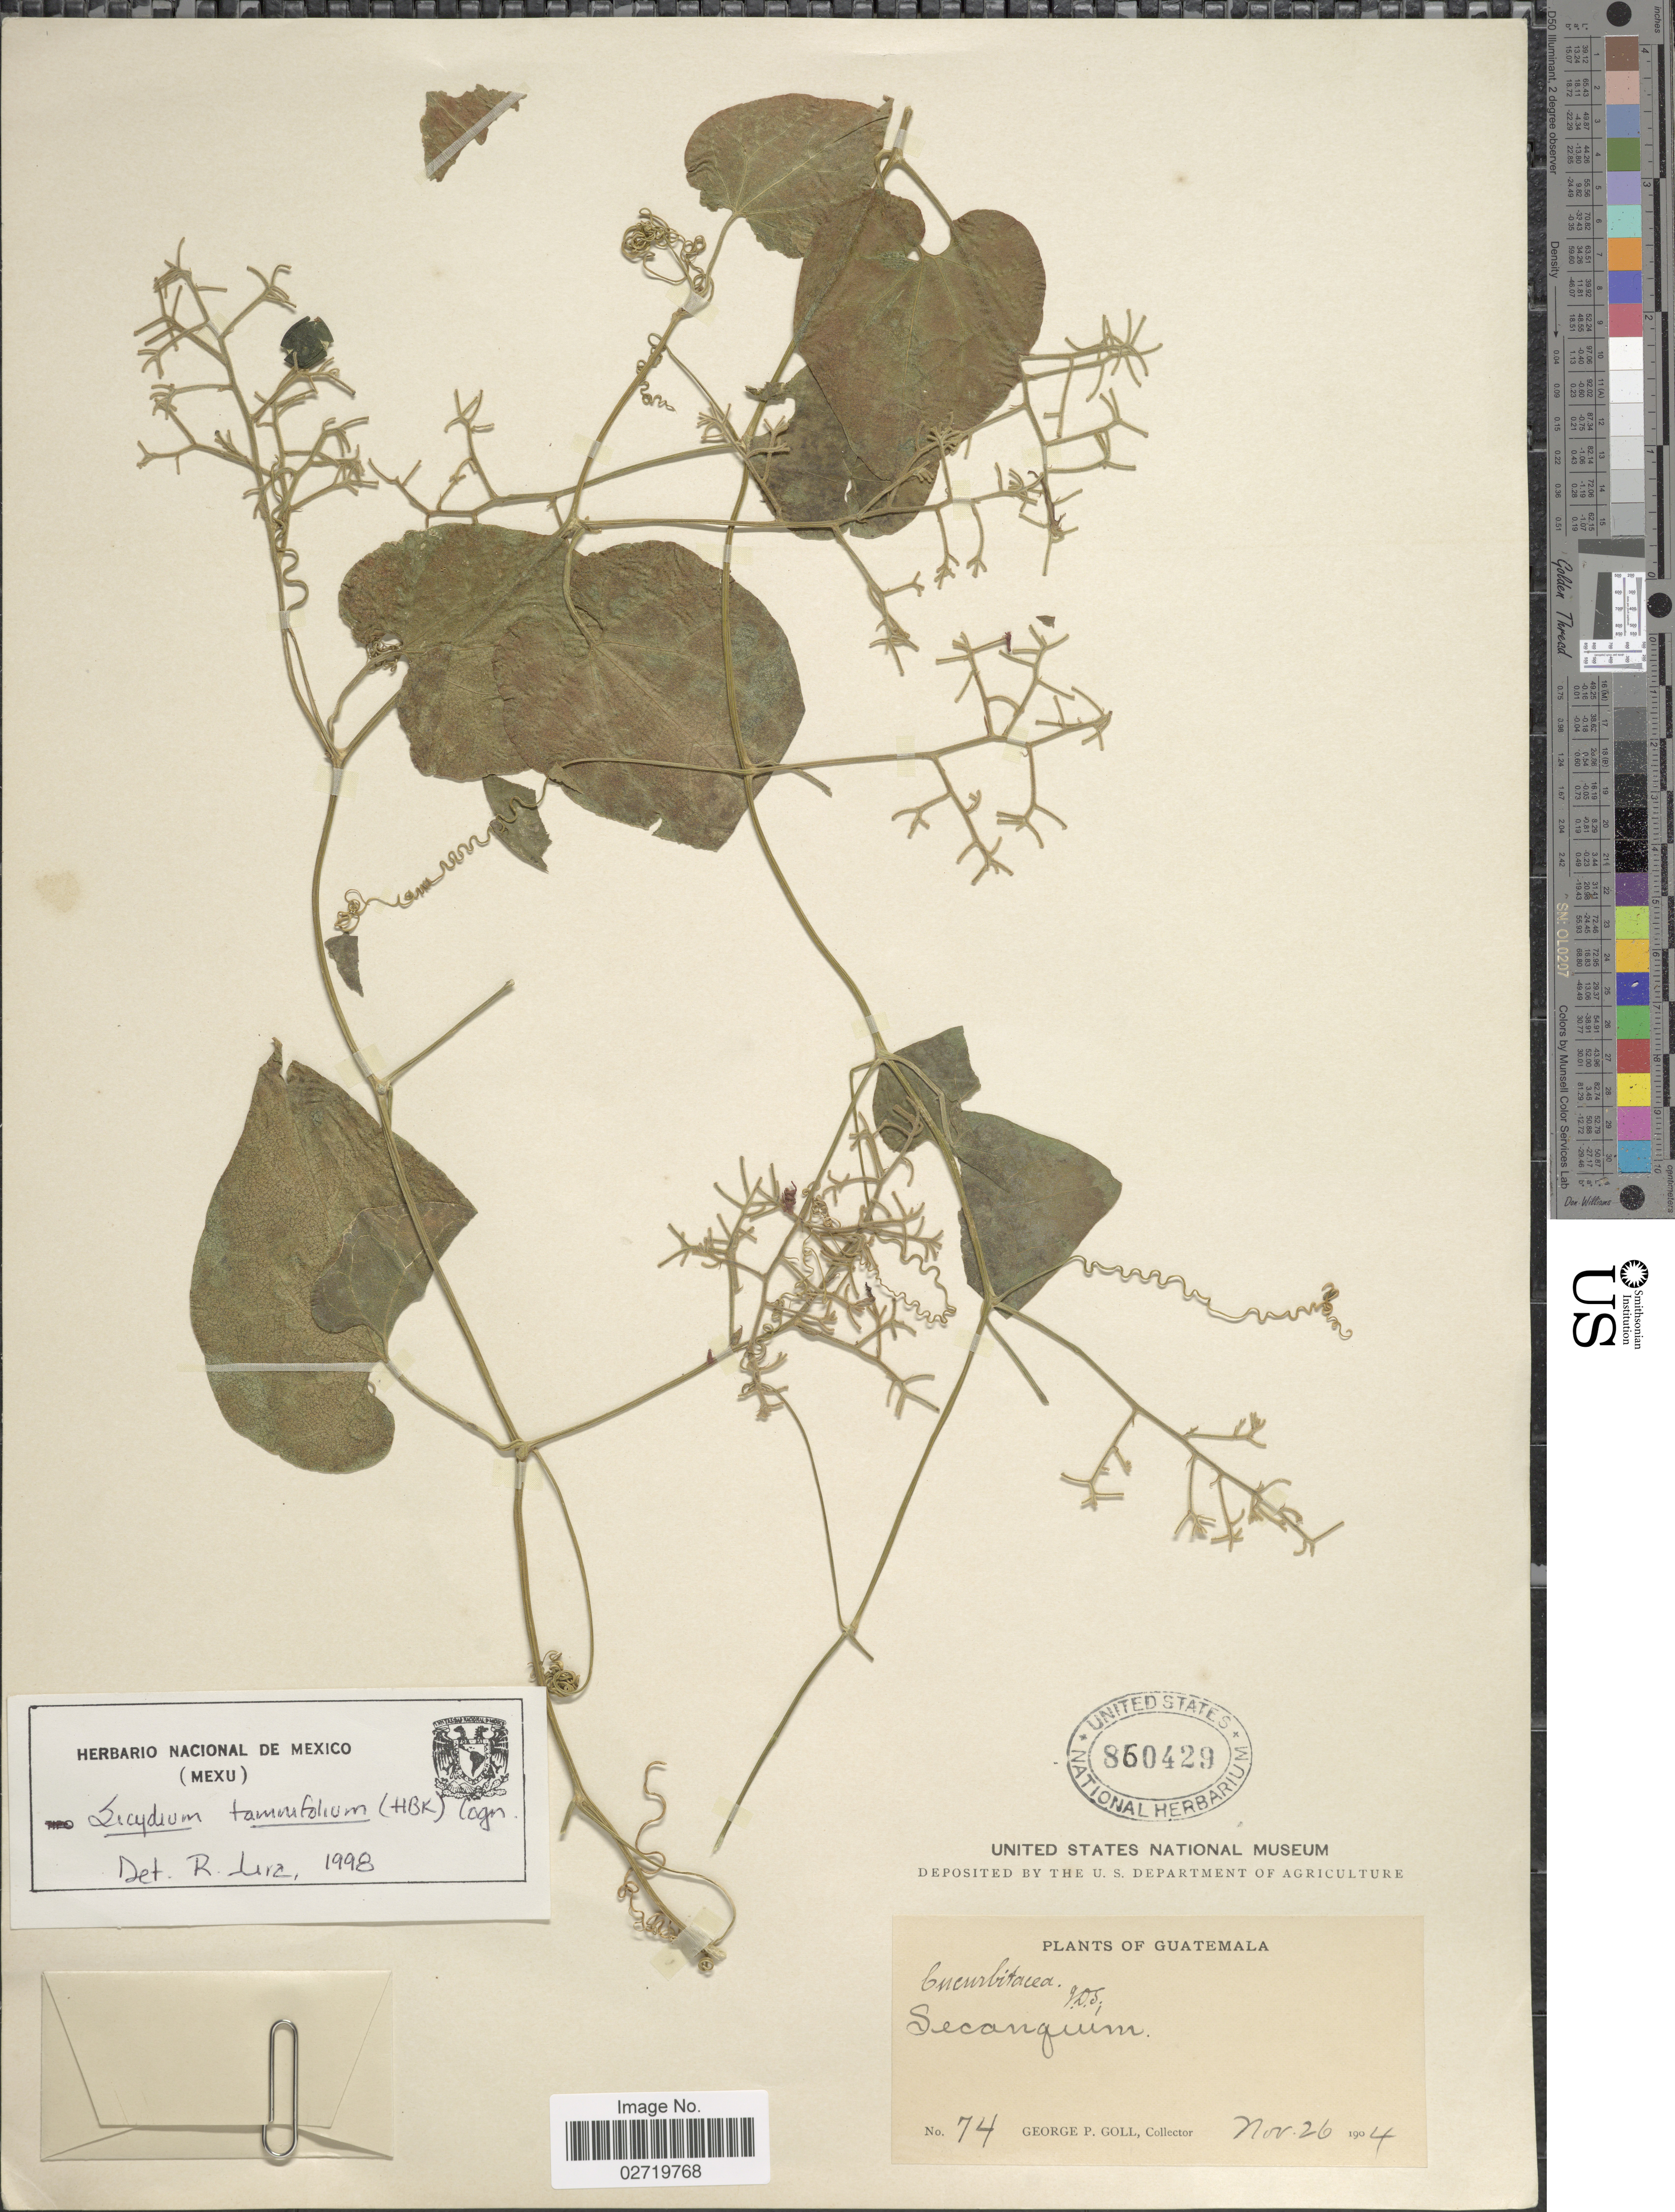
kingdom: Plantae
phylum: Tracheophyta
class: Magnoliopsida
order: Cucurbitales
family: Cucurbitaceae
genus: Sicydium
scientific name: Sicydium tamnifolium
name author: (Kunth) Cogn.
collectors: G. P. Goll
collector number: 74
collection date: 1904-11-26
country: Guatemala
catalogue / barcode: US 860429